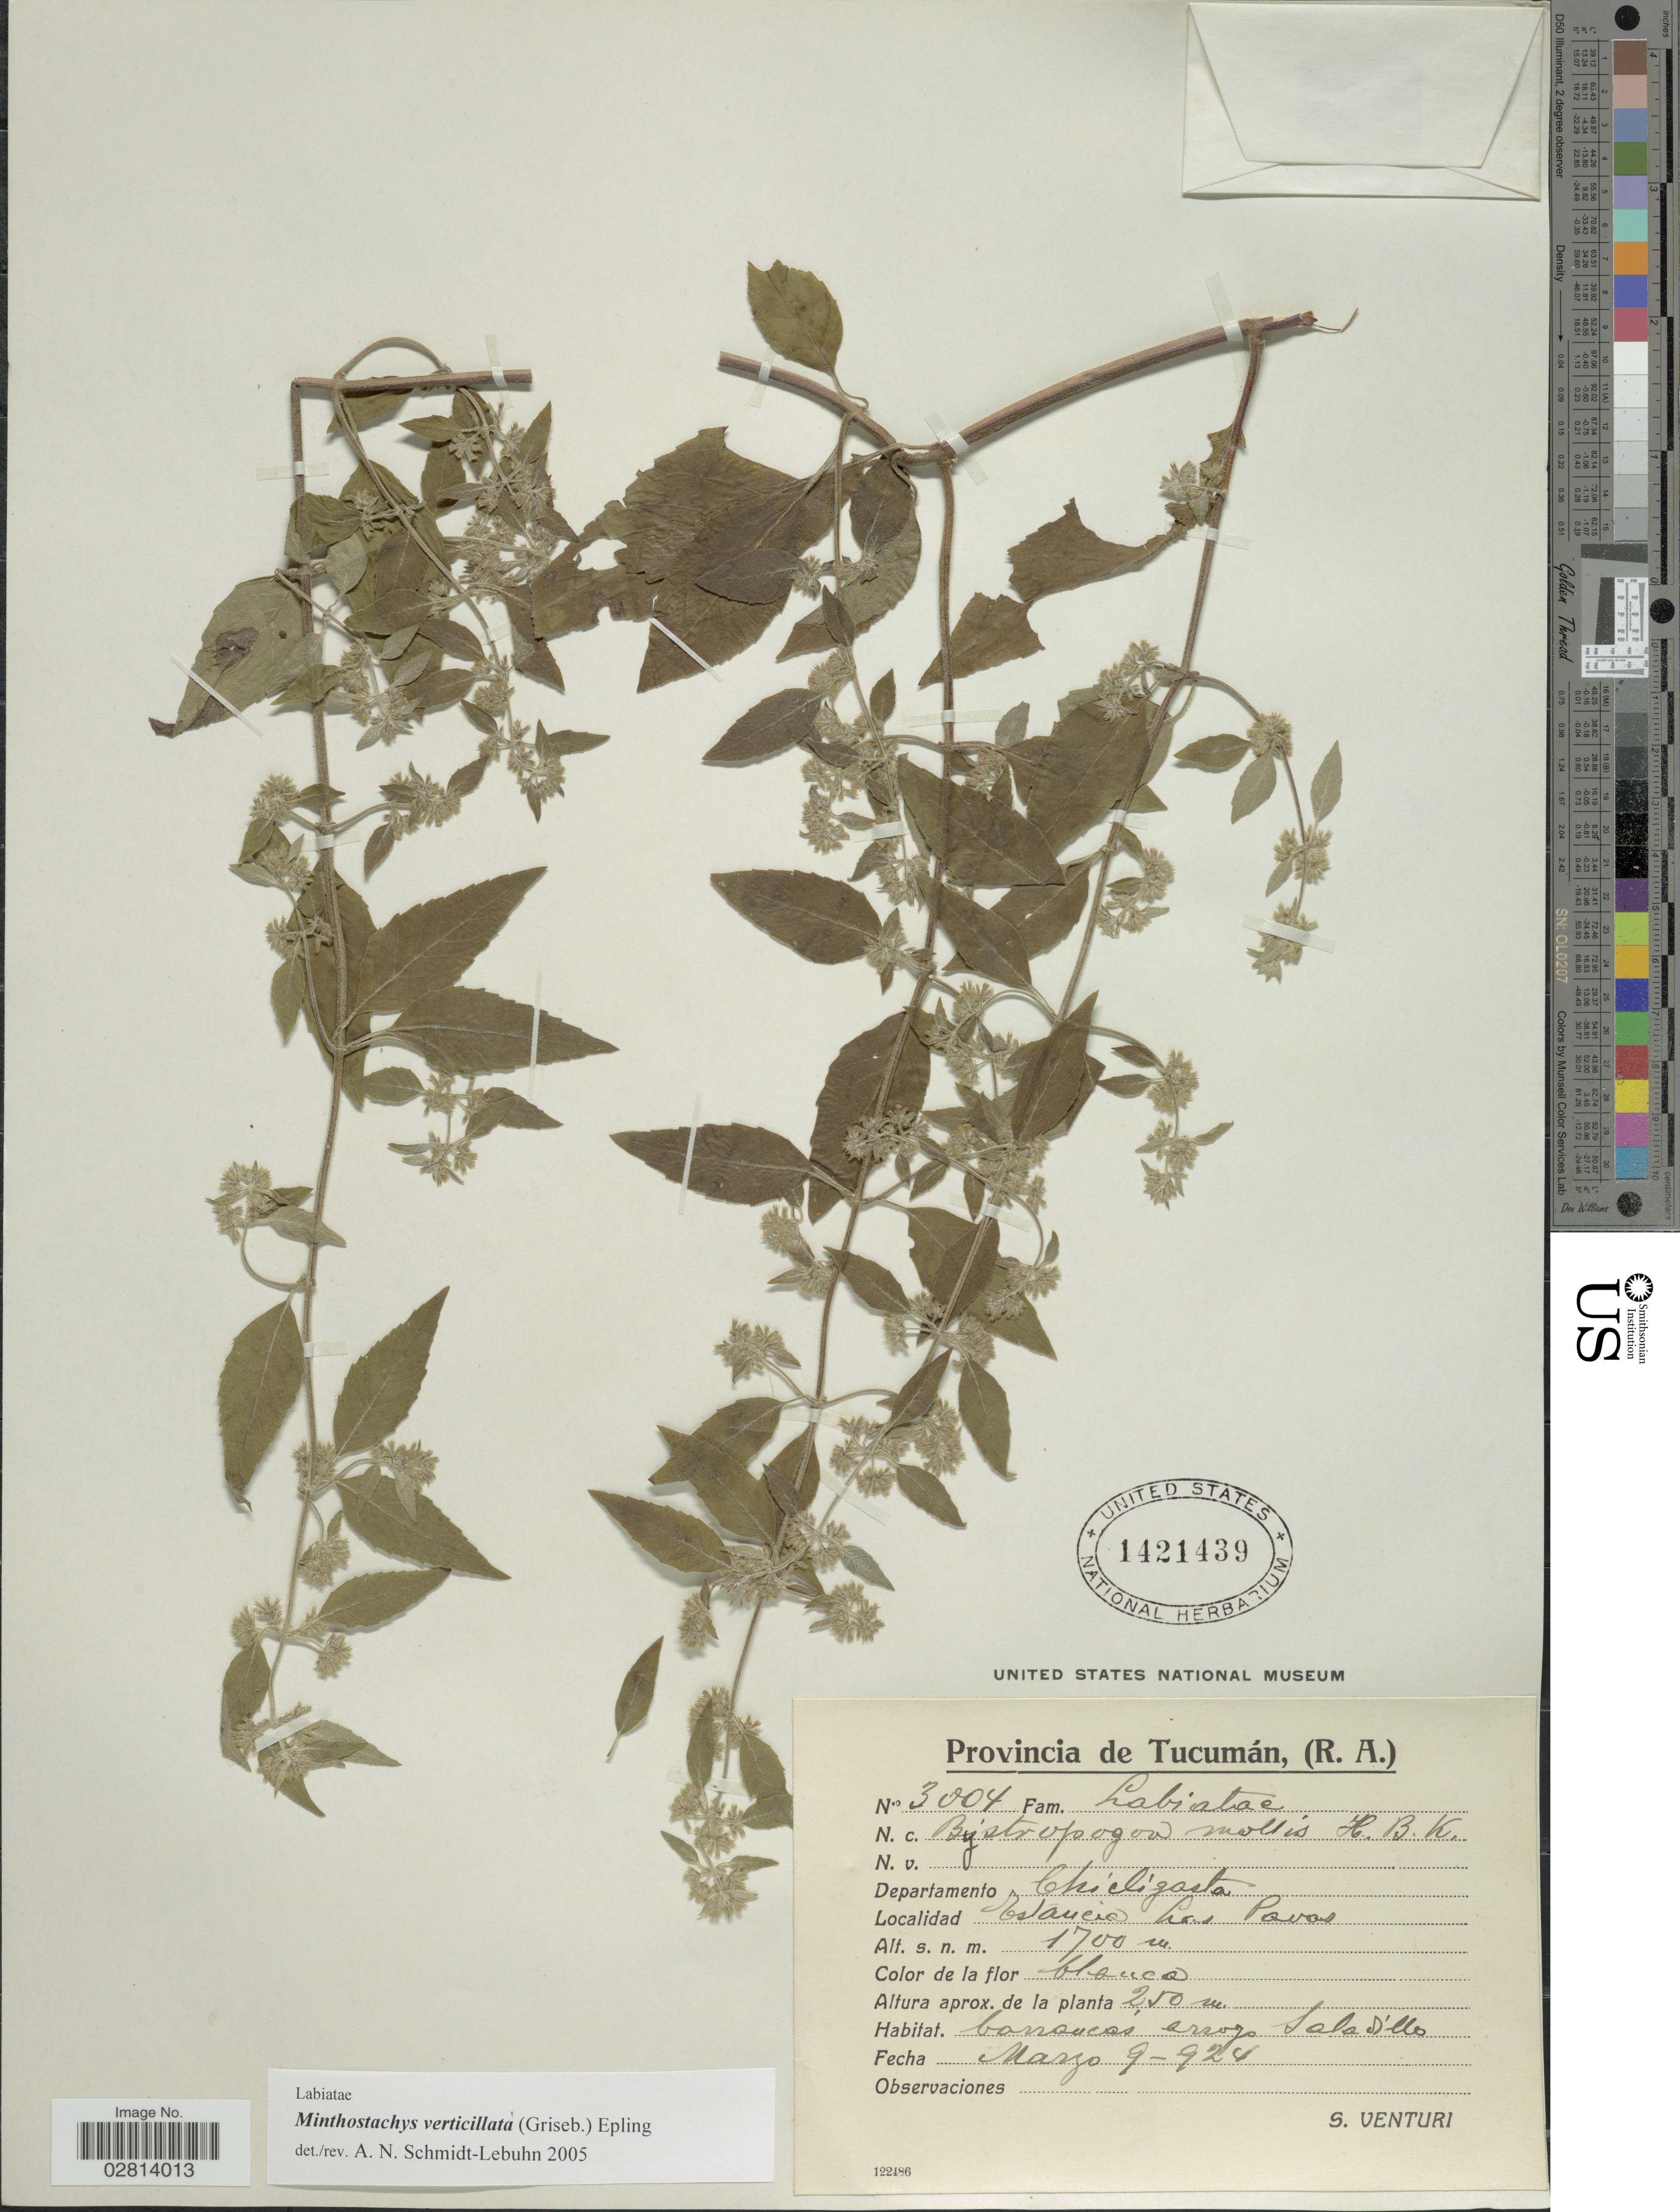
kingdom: Plantae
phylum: Tracheophyta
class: Magnoliopsida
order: Lamiales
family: Lamiaceae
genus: Minthostachys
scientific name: Minthostachys verticillata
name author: (Griseb.) Epling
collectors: S. Venturi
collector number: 3004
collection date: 1924-03-09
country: Argentina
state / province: Tucuman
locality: Provincia de Tucuman, (R.A.) Departamento Chicligasta, Estancia Las Pavas.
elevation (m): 1700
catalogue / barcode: US 1421439